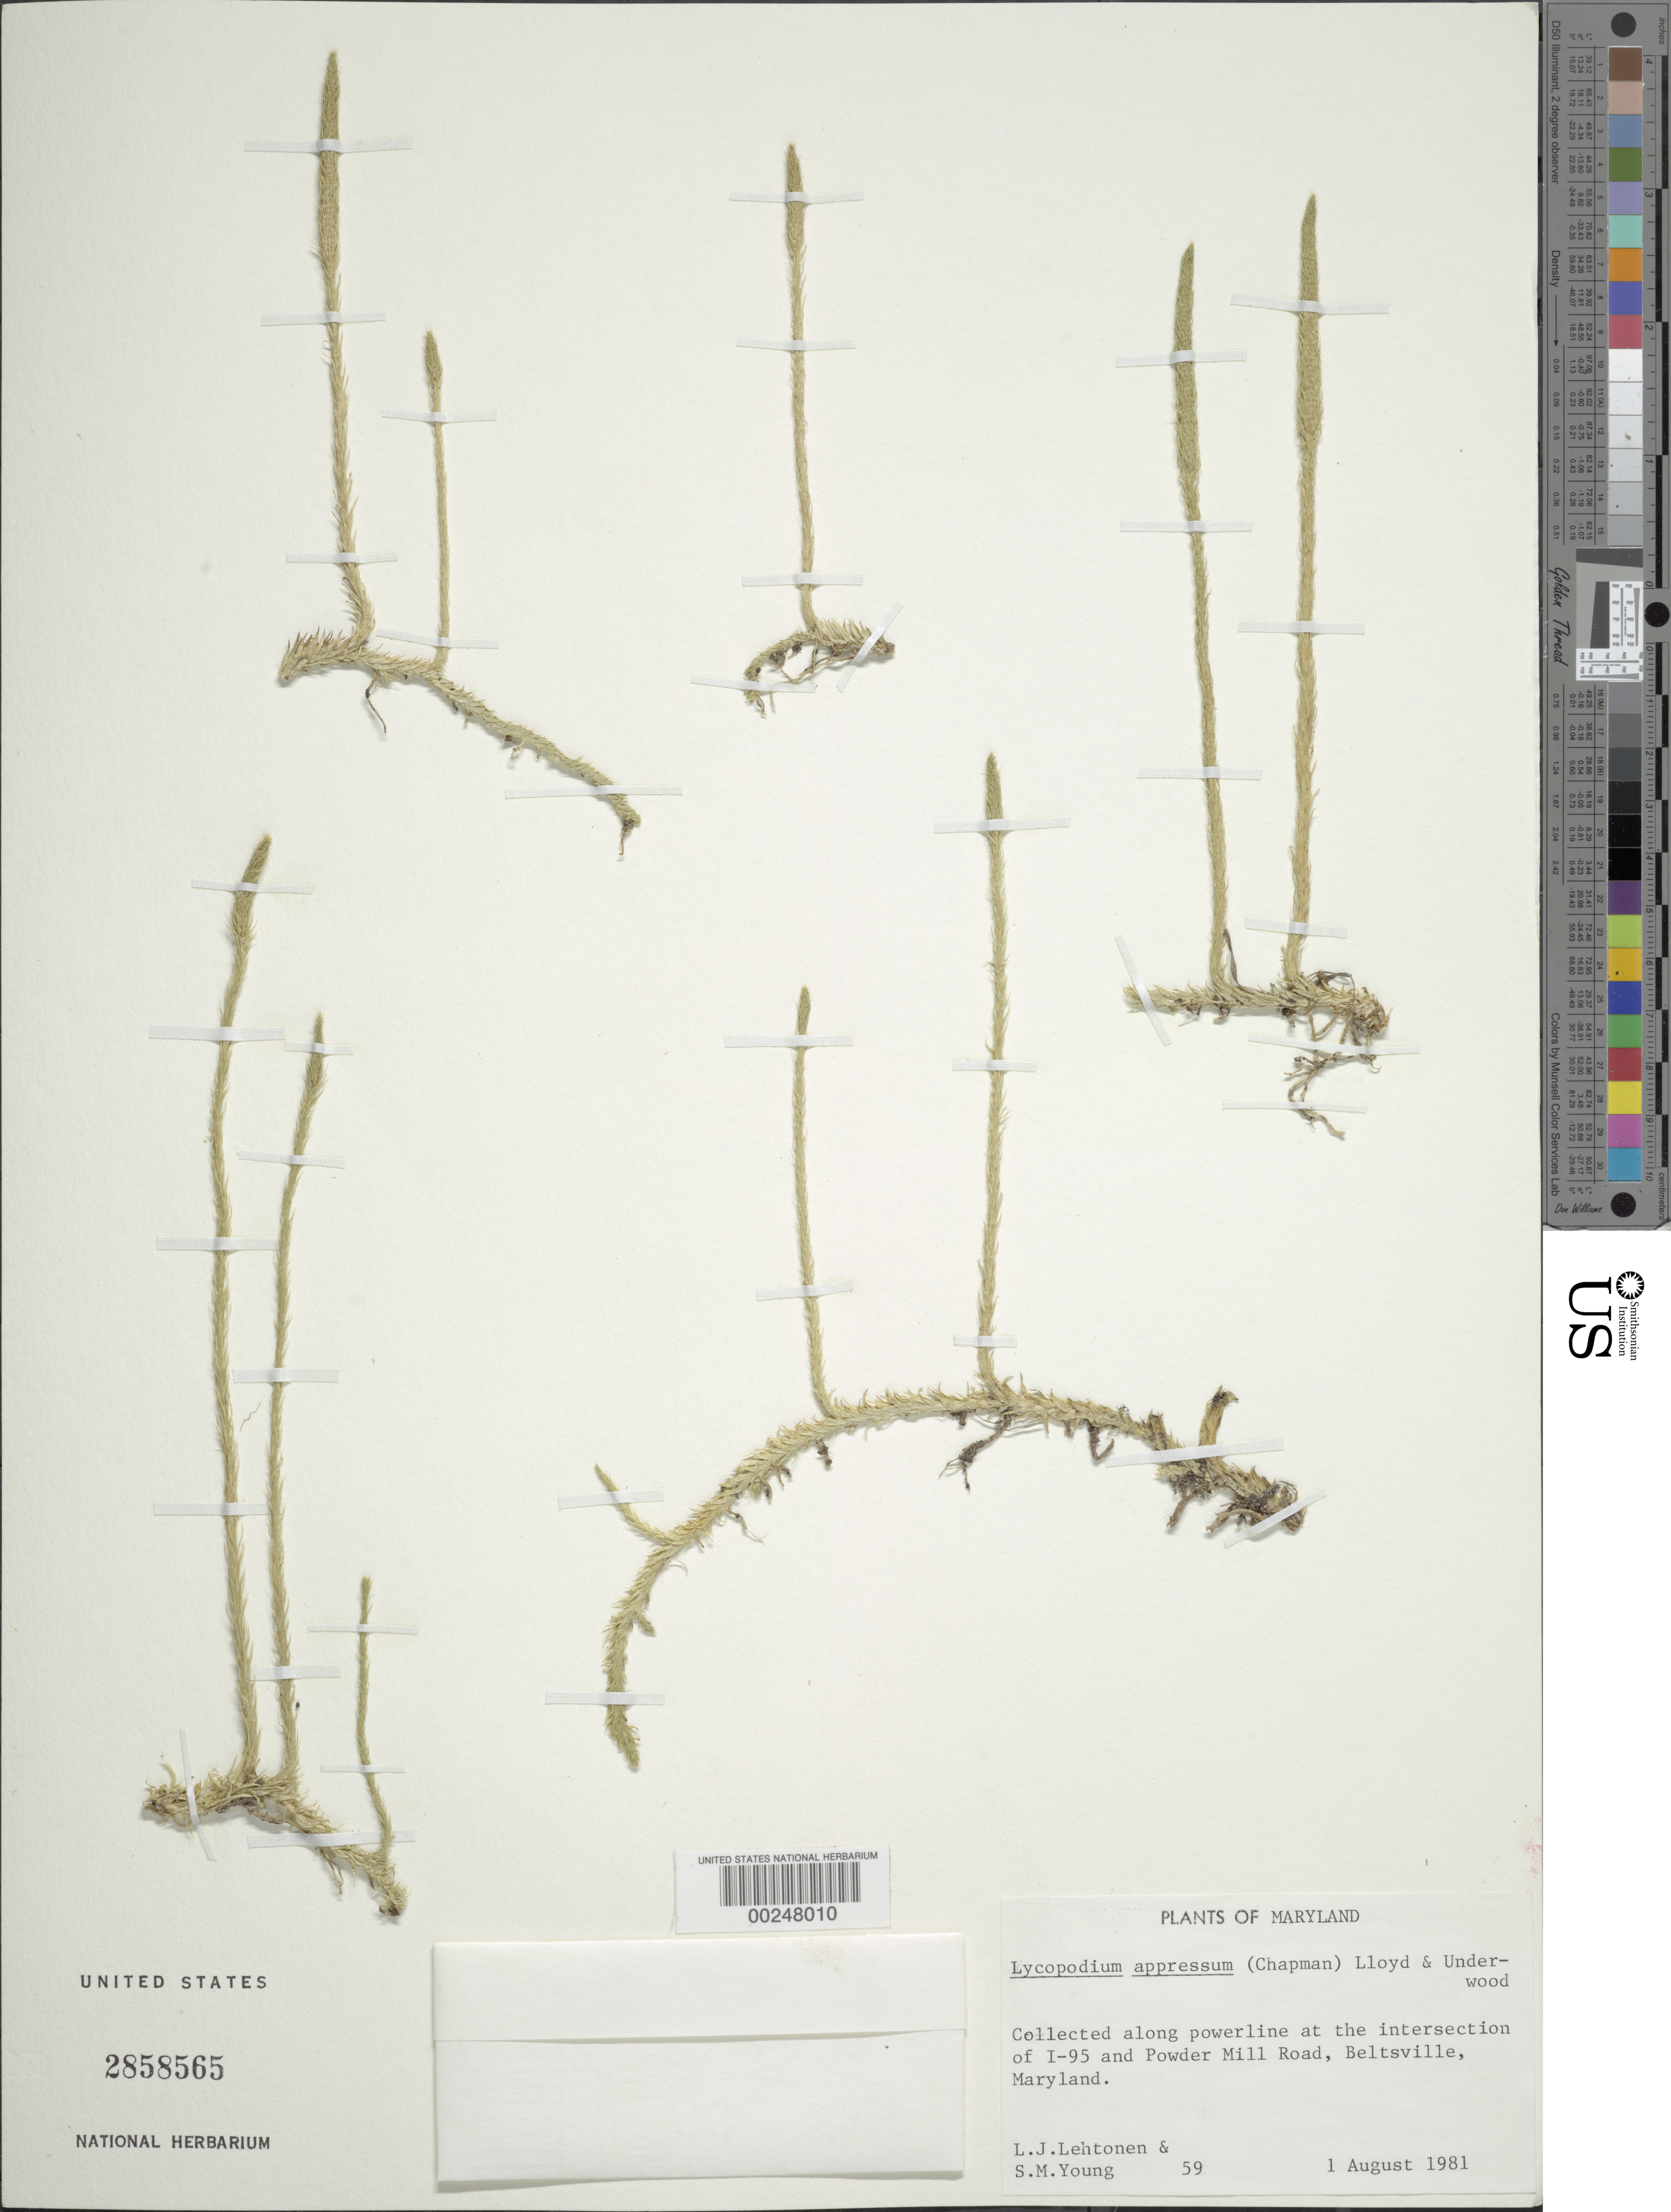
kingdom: Plantae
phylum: Tracheophyta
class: Lycopodiopsida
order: Lycopodiales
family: Lycopodiaceae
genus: Lycopodiella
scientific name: Lycopodiella appressa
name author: (Chapm.) Cranfill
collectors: L. Lehtonen & S. Young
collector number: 59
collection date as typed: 01 Aug 1981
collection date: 1981-08-01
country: United States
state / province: Maryland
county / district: Prince George's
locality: Powerline-I-95 and Powder Mill Road, Beltsville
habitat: Powerline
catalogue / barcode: US 2858565